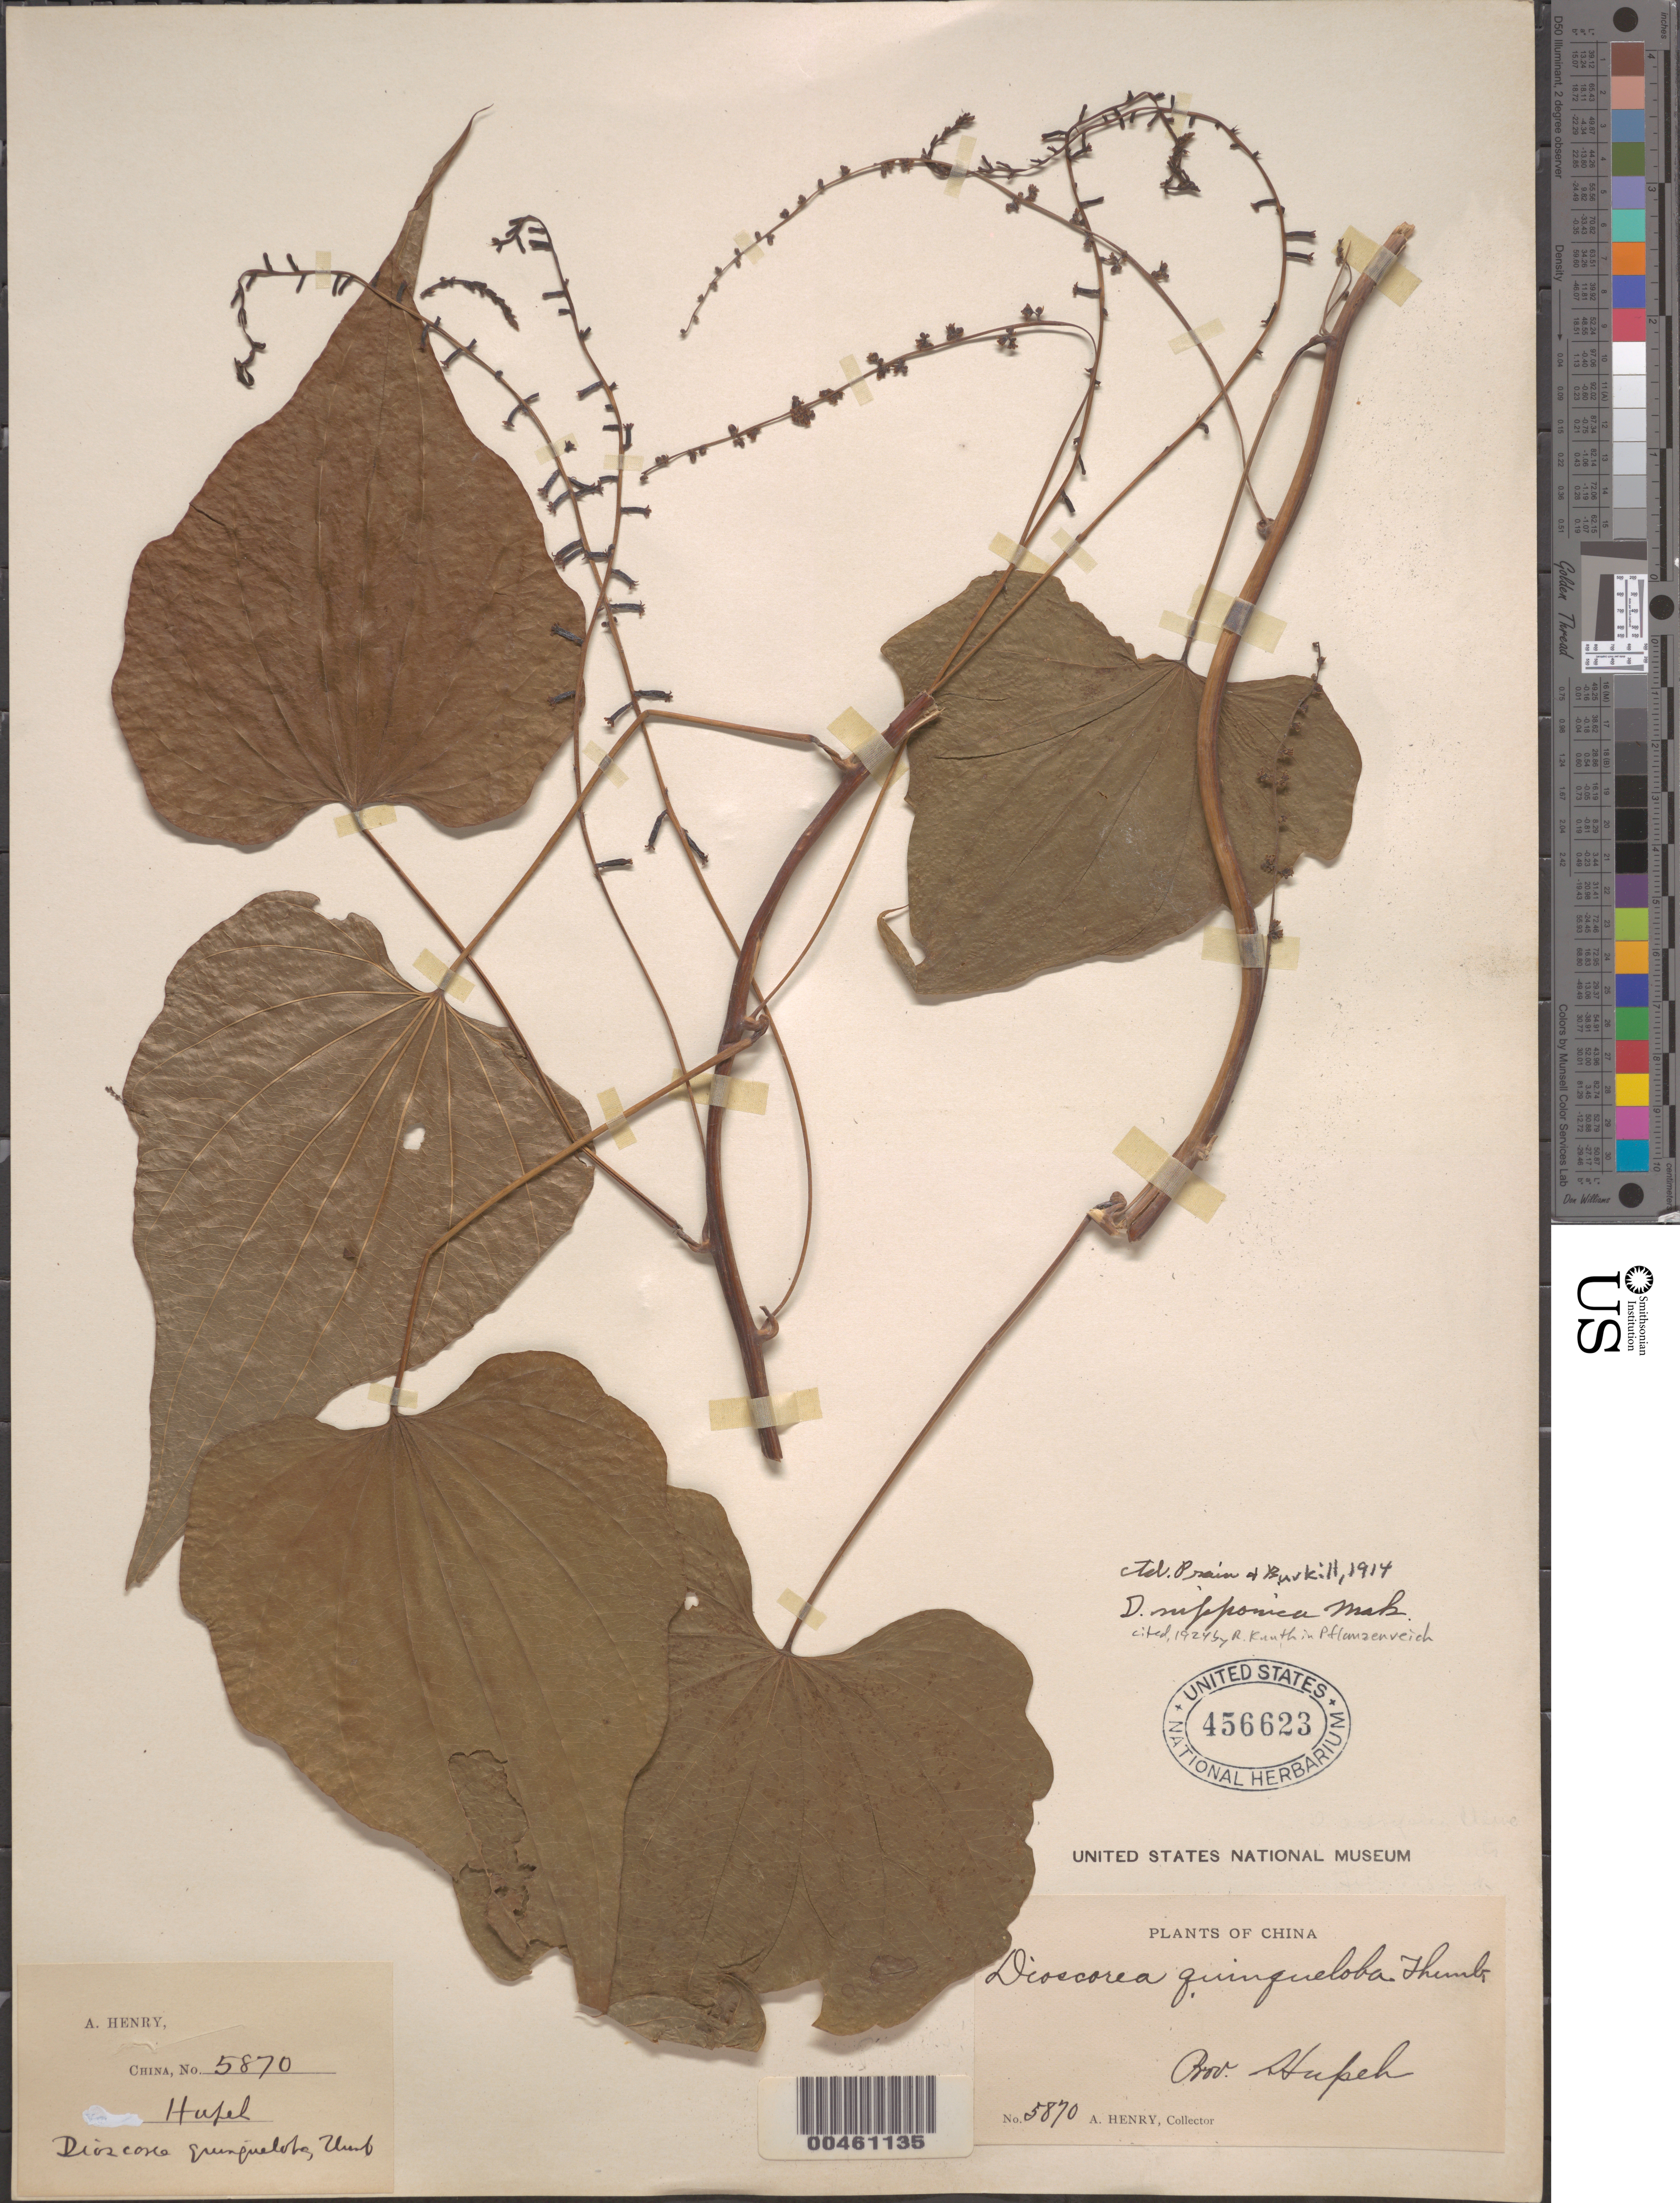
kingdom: Plantae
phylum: Tracheophyta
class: Liliopsida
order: Dioscoreales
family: Dioscoreaceae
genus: Dioscorea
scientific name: Dioscorea nipponica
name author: Makino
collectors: A. Henry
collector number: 5870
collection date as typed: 1885-88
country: China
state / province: Hubei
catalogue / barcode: US 456623